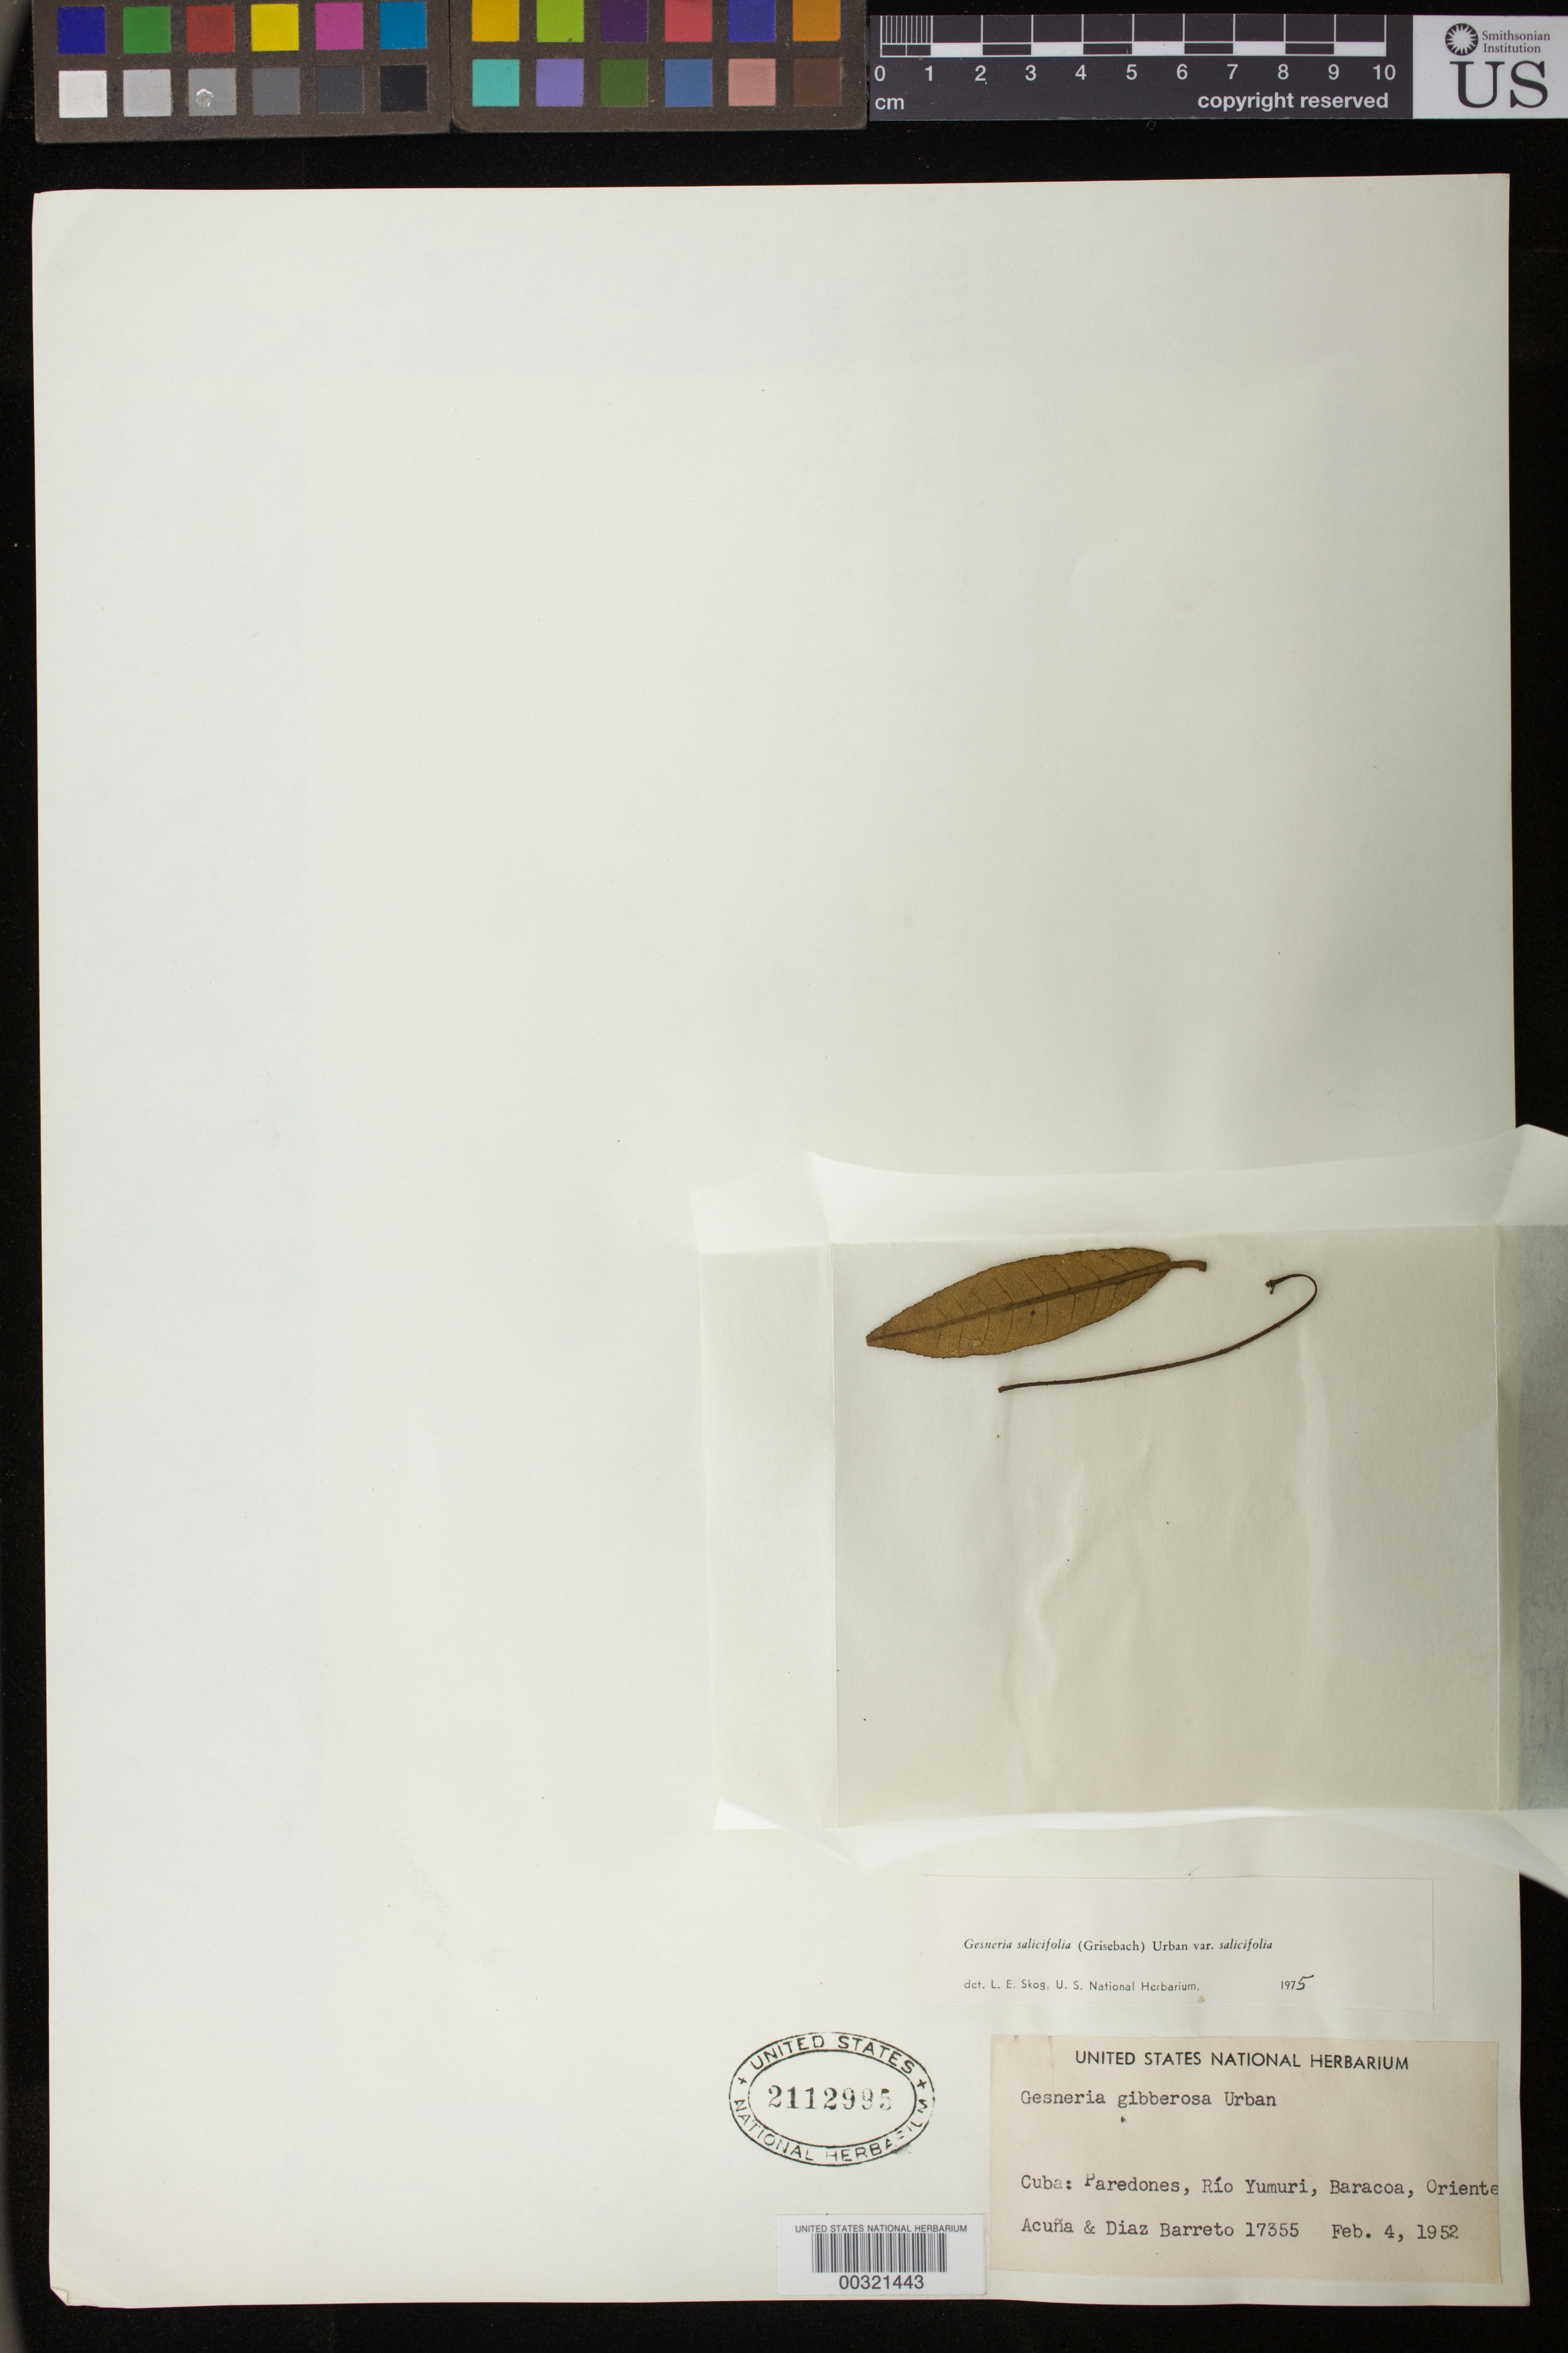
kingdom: Plantae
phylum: Tracheophyta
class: Magnoliopsida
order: Lamiales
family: Gesneriaceae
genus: Gesneria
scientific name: Gesneria salicifolia var. salicifolia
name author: (Griseb.) Urb.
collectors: J. Acuña & D. Barreto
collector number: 17355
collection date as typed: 04 Feb 1952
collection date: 1952-02-04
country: Cuba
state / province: Oriente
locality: Paredones, Rio Yumuri, Baracoa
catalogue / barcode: US 2112995